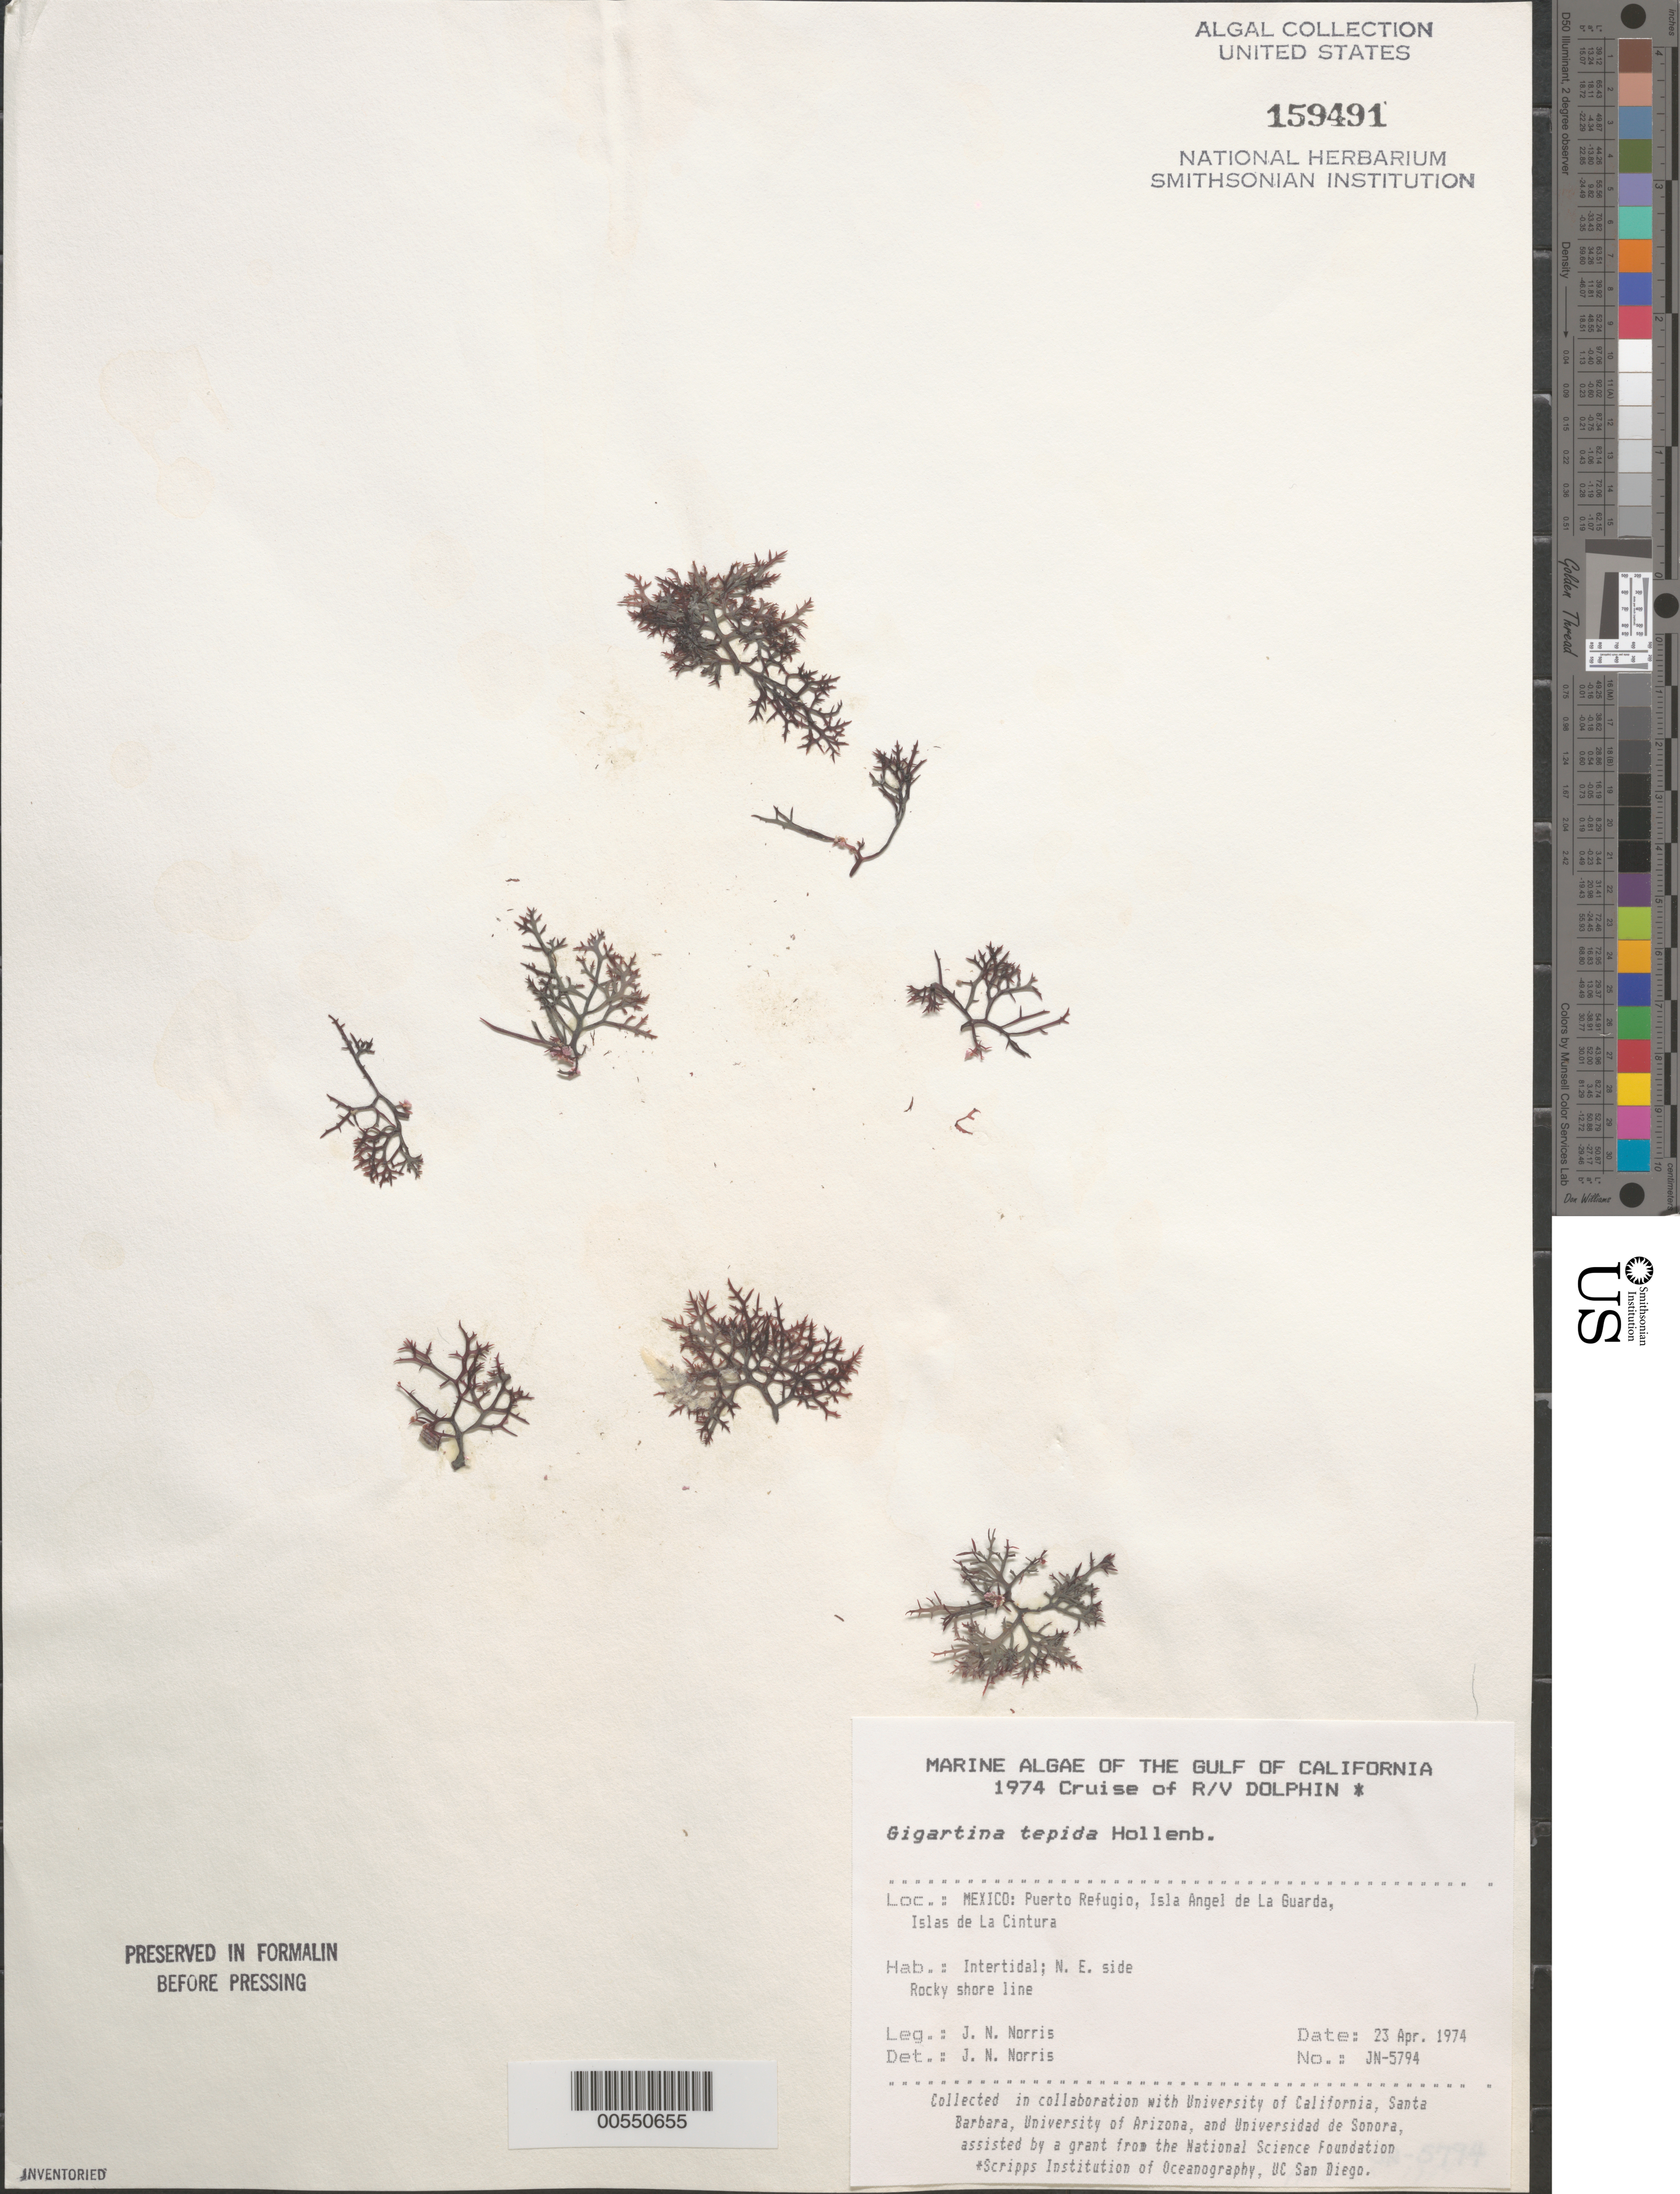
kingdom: Plantae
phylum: Rhodophyta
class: Florideophyceae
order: Gigartinales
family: Gigartinaceae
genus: Chondracanthus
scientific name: Chondracanthus tepidus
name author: (Hollenb.) Guiry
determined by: Algae name updating Project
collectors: J. N. Norris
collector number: JN-5794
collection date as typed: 23 Apr 1974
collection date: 1974-04-23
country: Mexico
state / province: Baja California Norte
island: Isla Angel de la Guarda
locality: Puerto Refugio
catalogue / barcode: US 159491